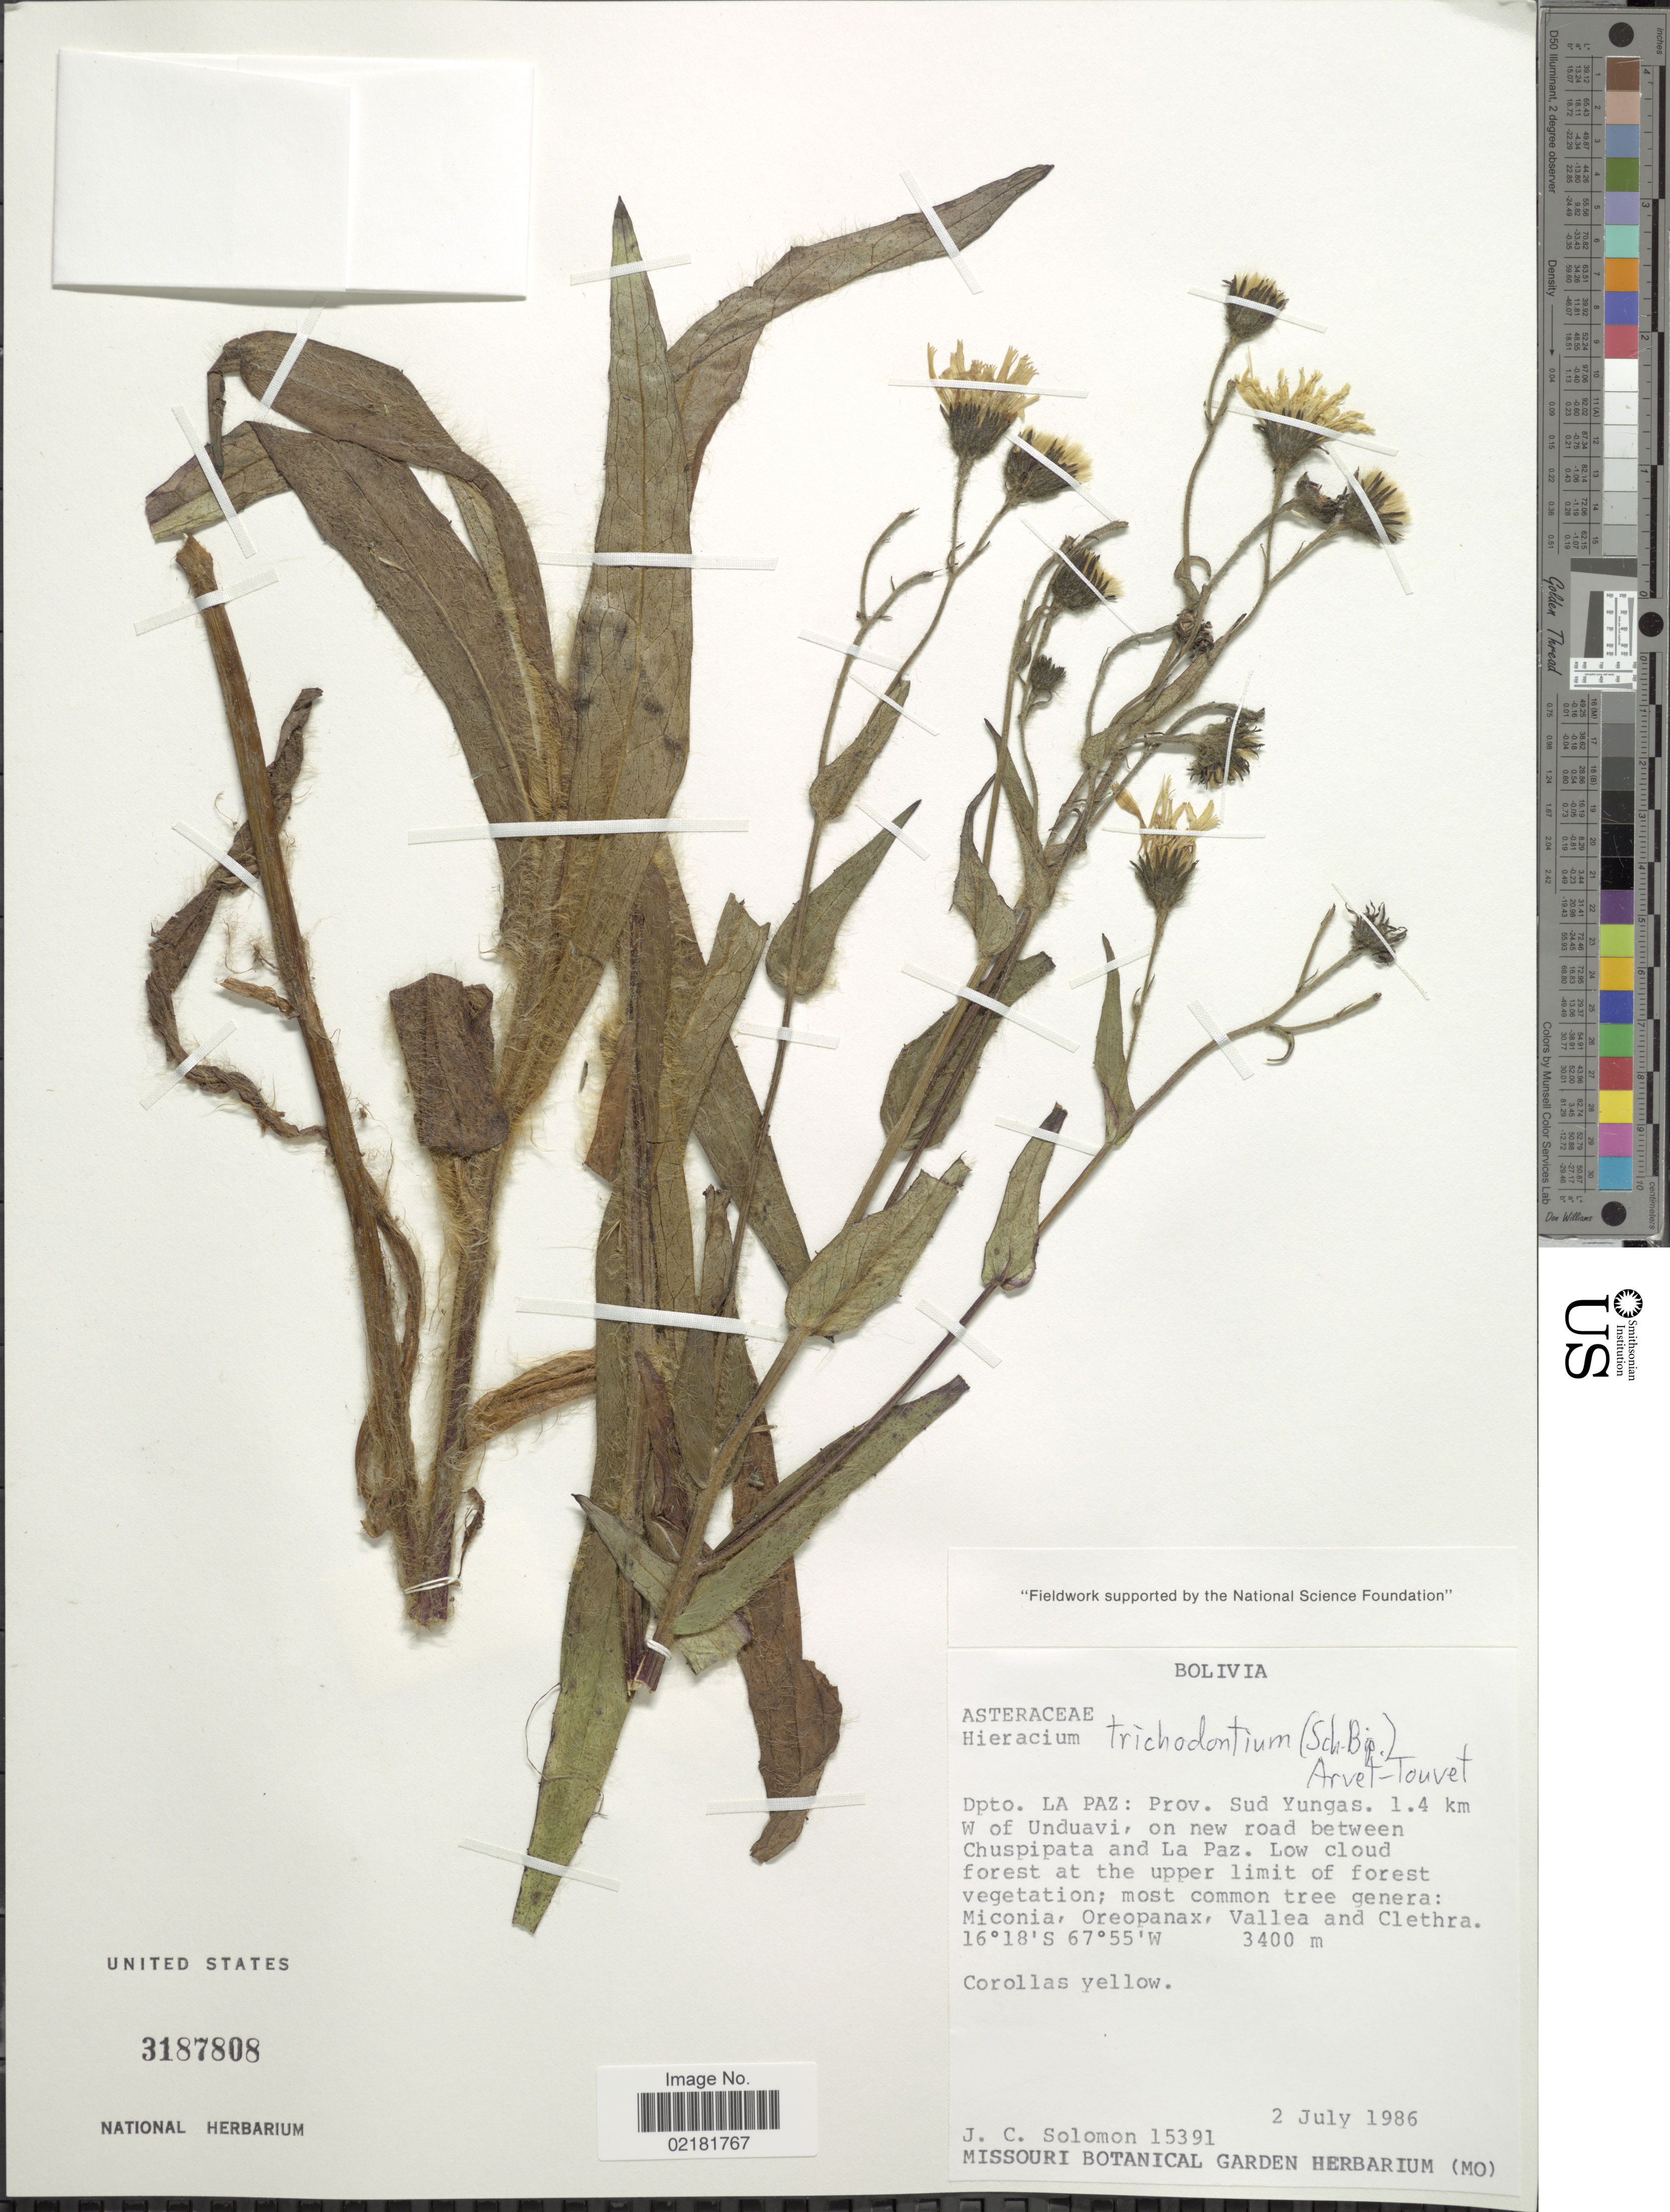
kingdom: Plantae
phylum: Tracheophyta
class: Magnoliopsida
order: Asterales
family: Asteraceae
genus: Hieracium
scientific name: Hieracium trichodontum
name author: (Sch. Bip.) Arvet-Touvet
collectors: J. C. Solomon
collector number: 15391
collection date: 1986-07-02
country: Bolivia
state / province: La Paz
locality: Prov. Sud Yungas, 1.4 km W of unduavi, on new road between Chuspipata and La Paz.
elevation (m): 3400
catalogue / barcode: US 3187808